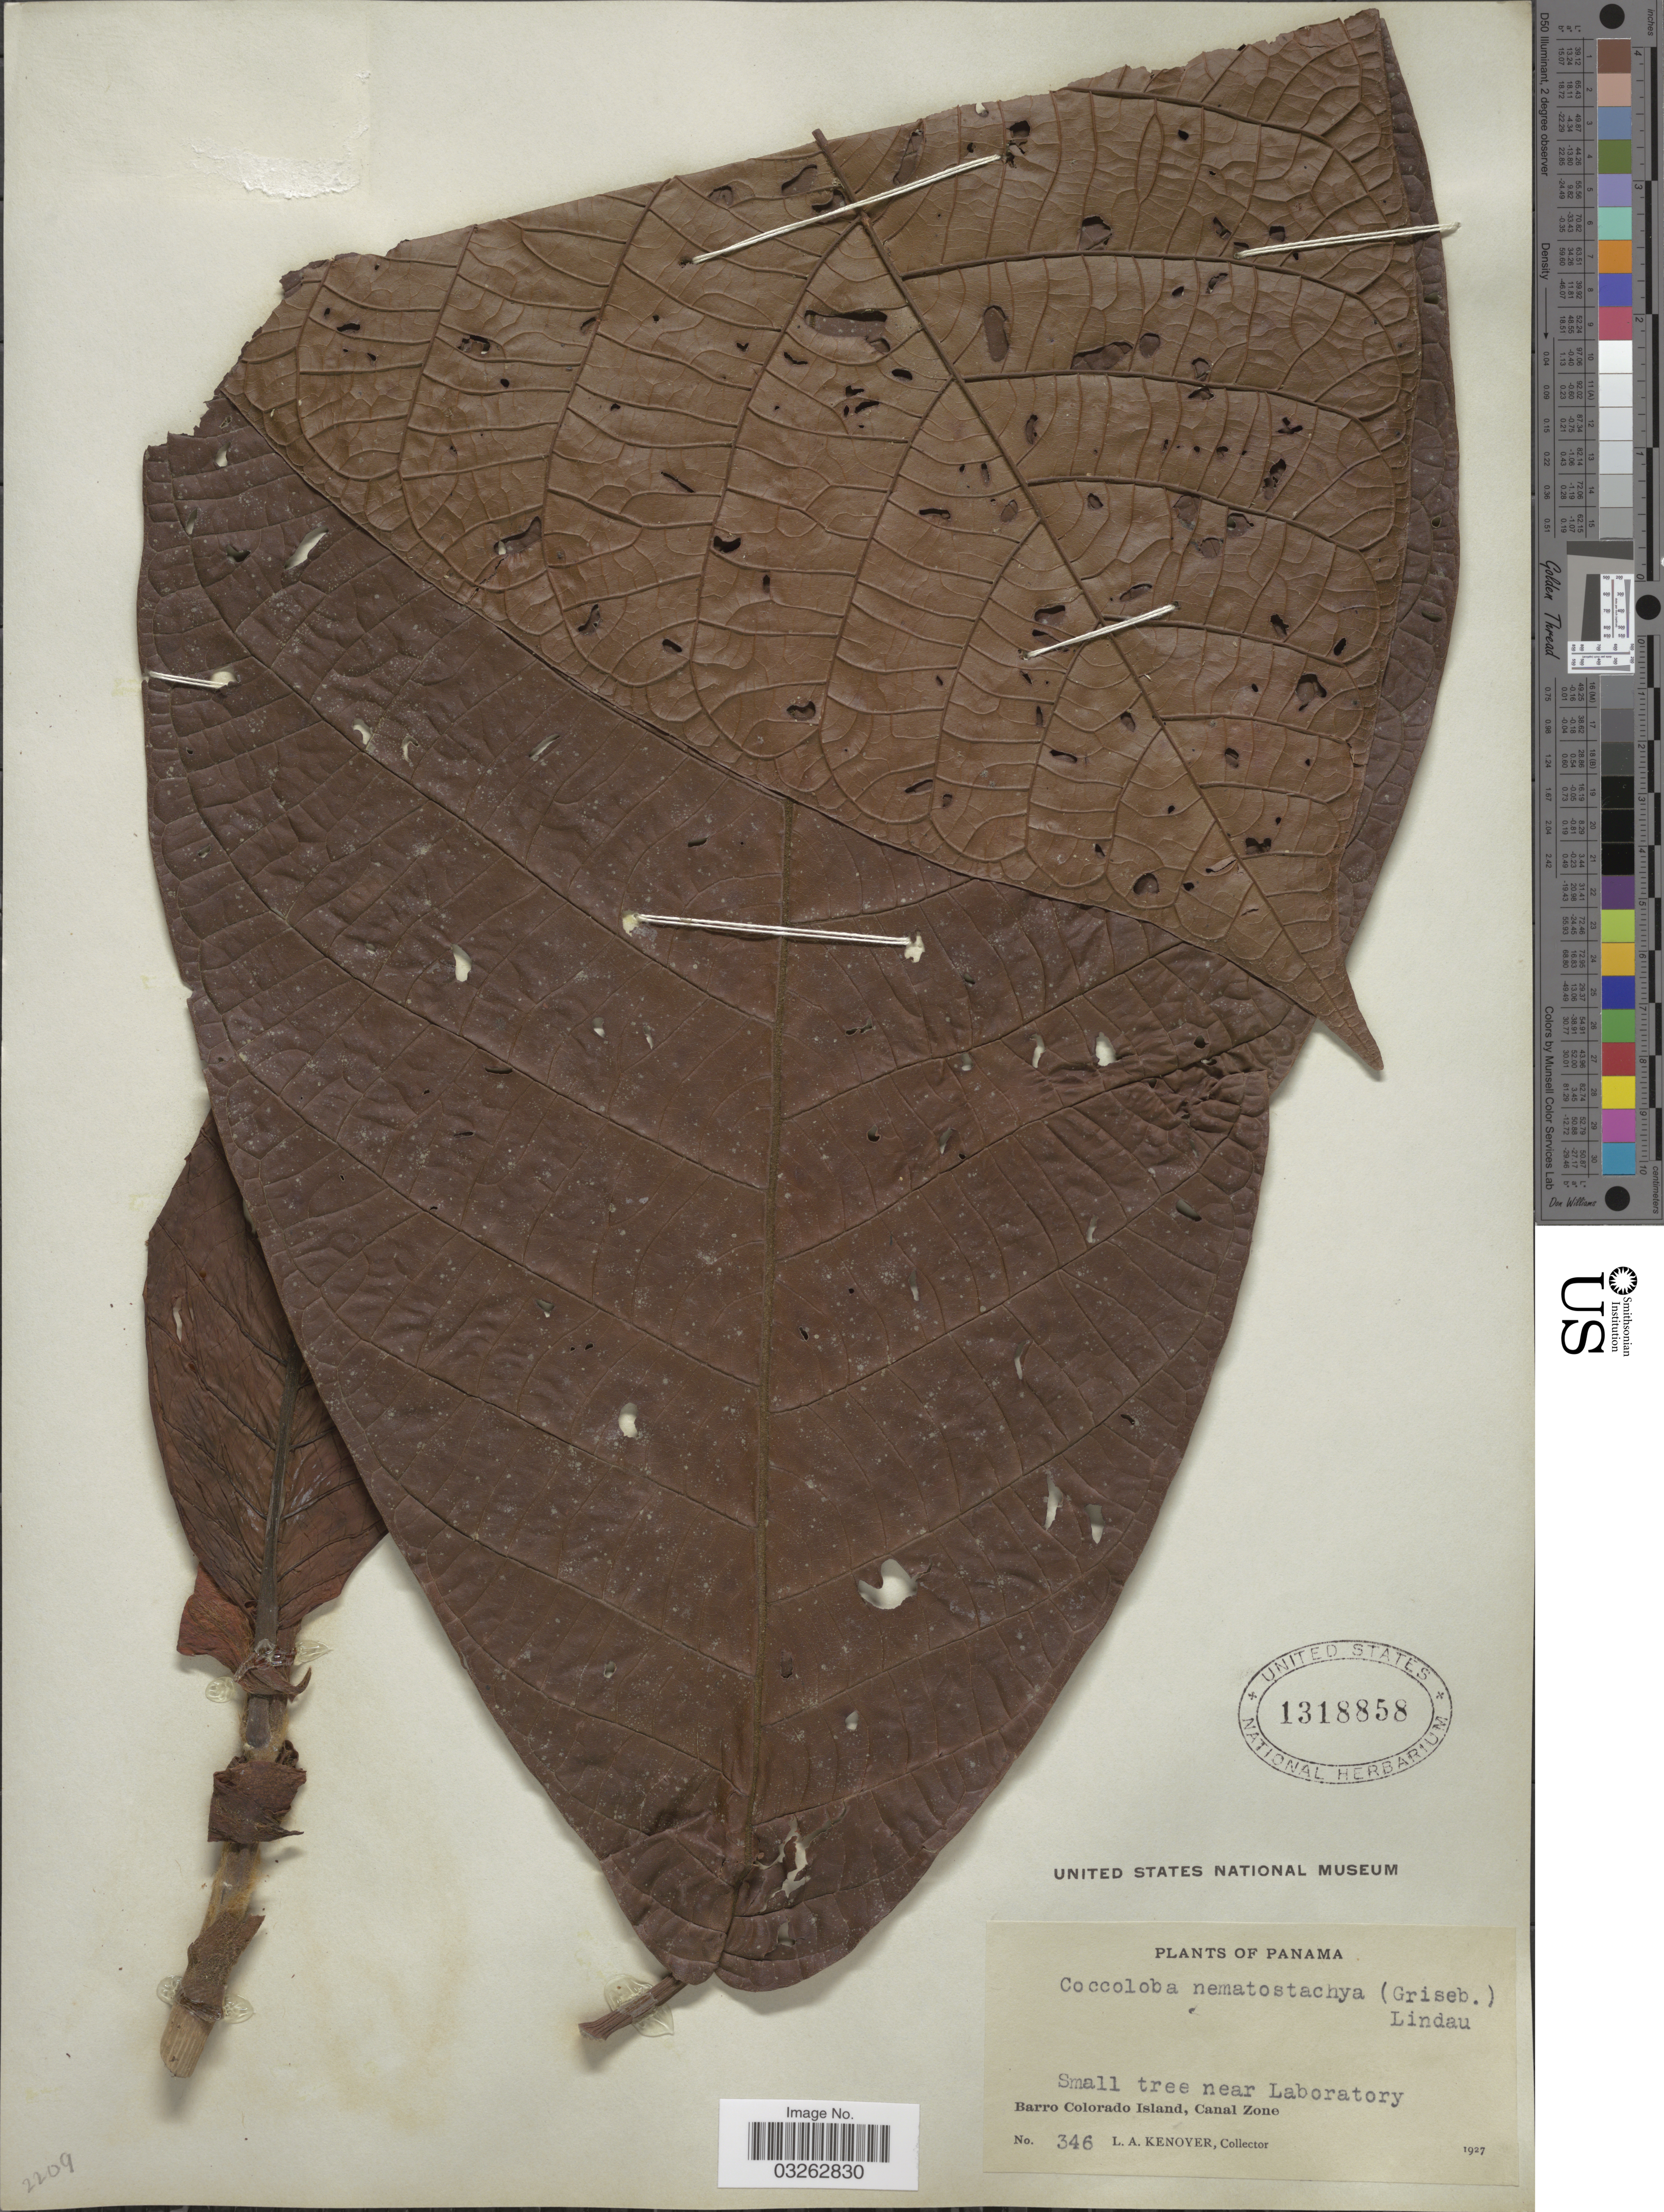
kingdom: Plantae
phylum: Tracheophyta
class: Magnoliopsida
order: Caryophyllales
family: Polygonaceae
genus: Coccoloba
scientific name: Coccoloba manzinellensis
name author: Beurl.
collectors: L. A. Kenoyer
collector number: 346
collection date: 1927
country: Panama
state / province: Panamá Oeste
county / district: Canal Zone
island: Barro Colorado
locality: Barro Colorado Island, Canal Zone.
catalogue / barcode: US 1318858